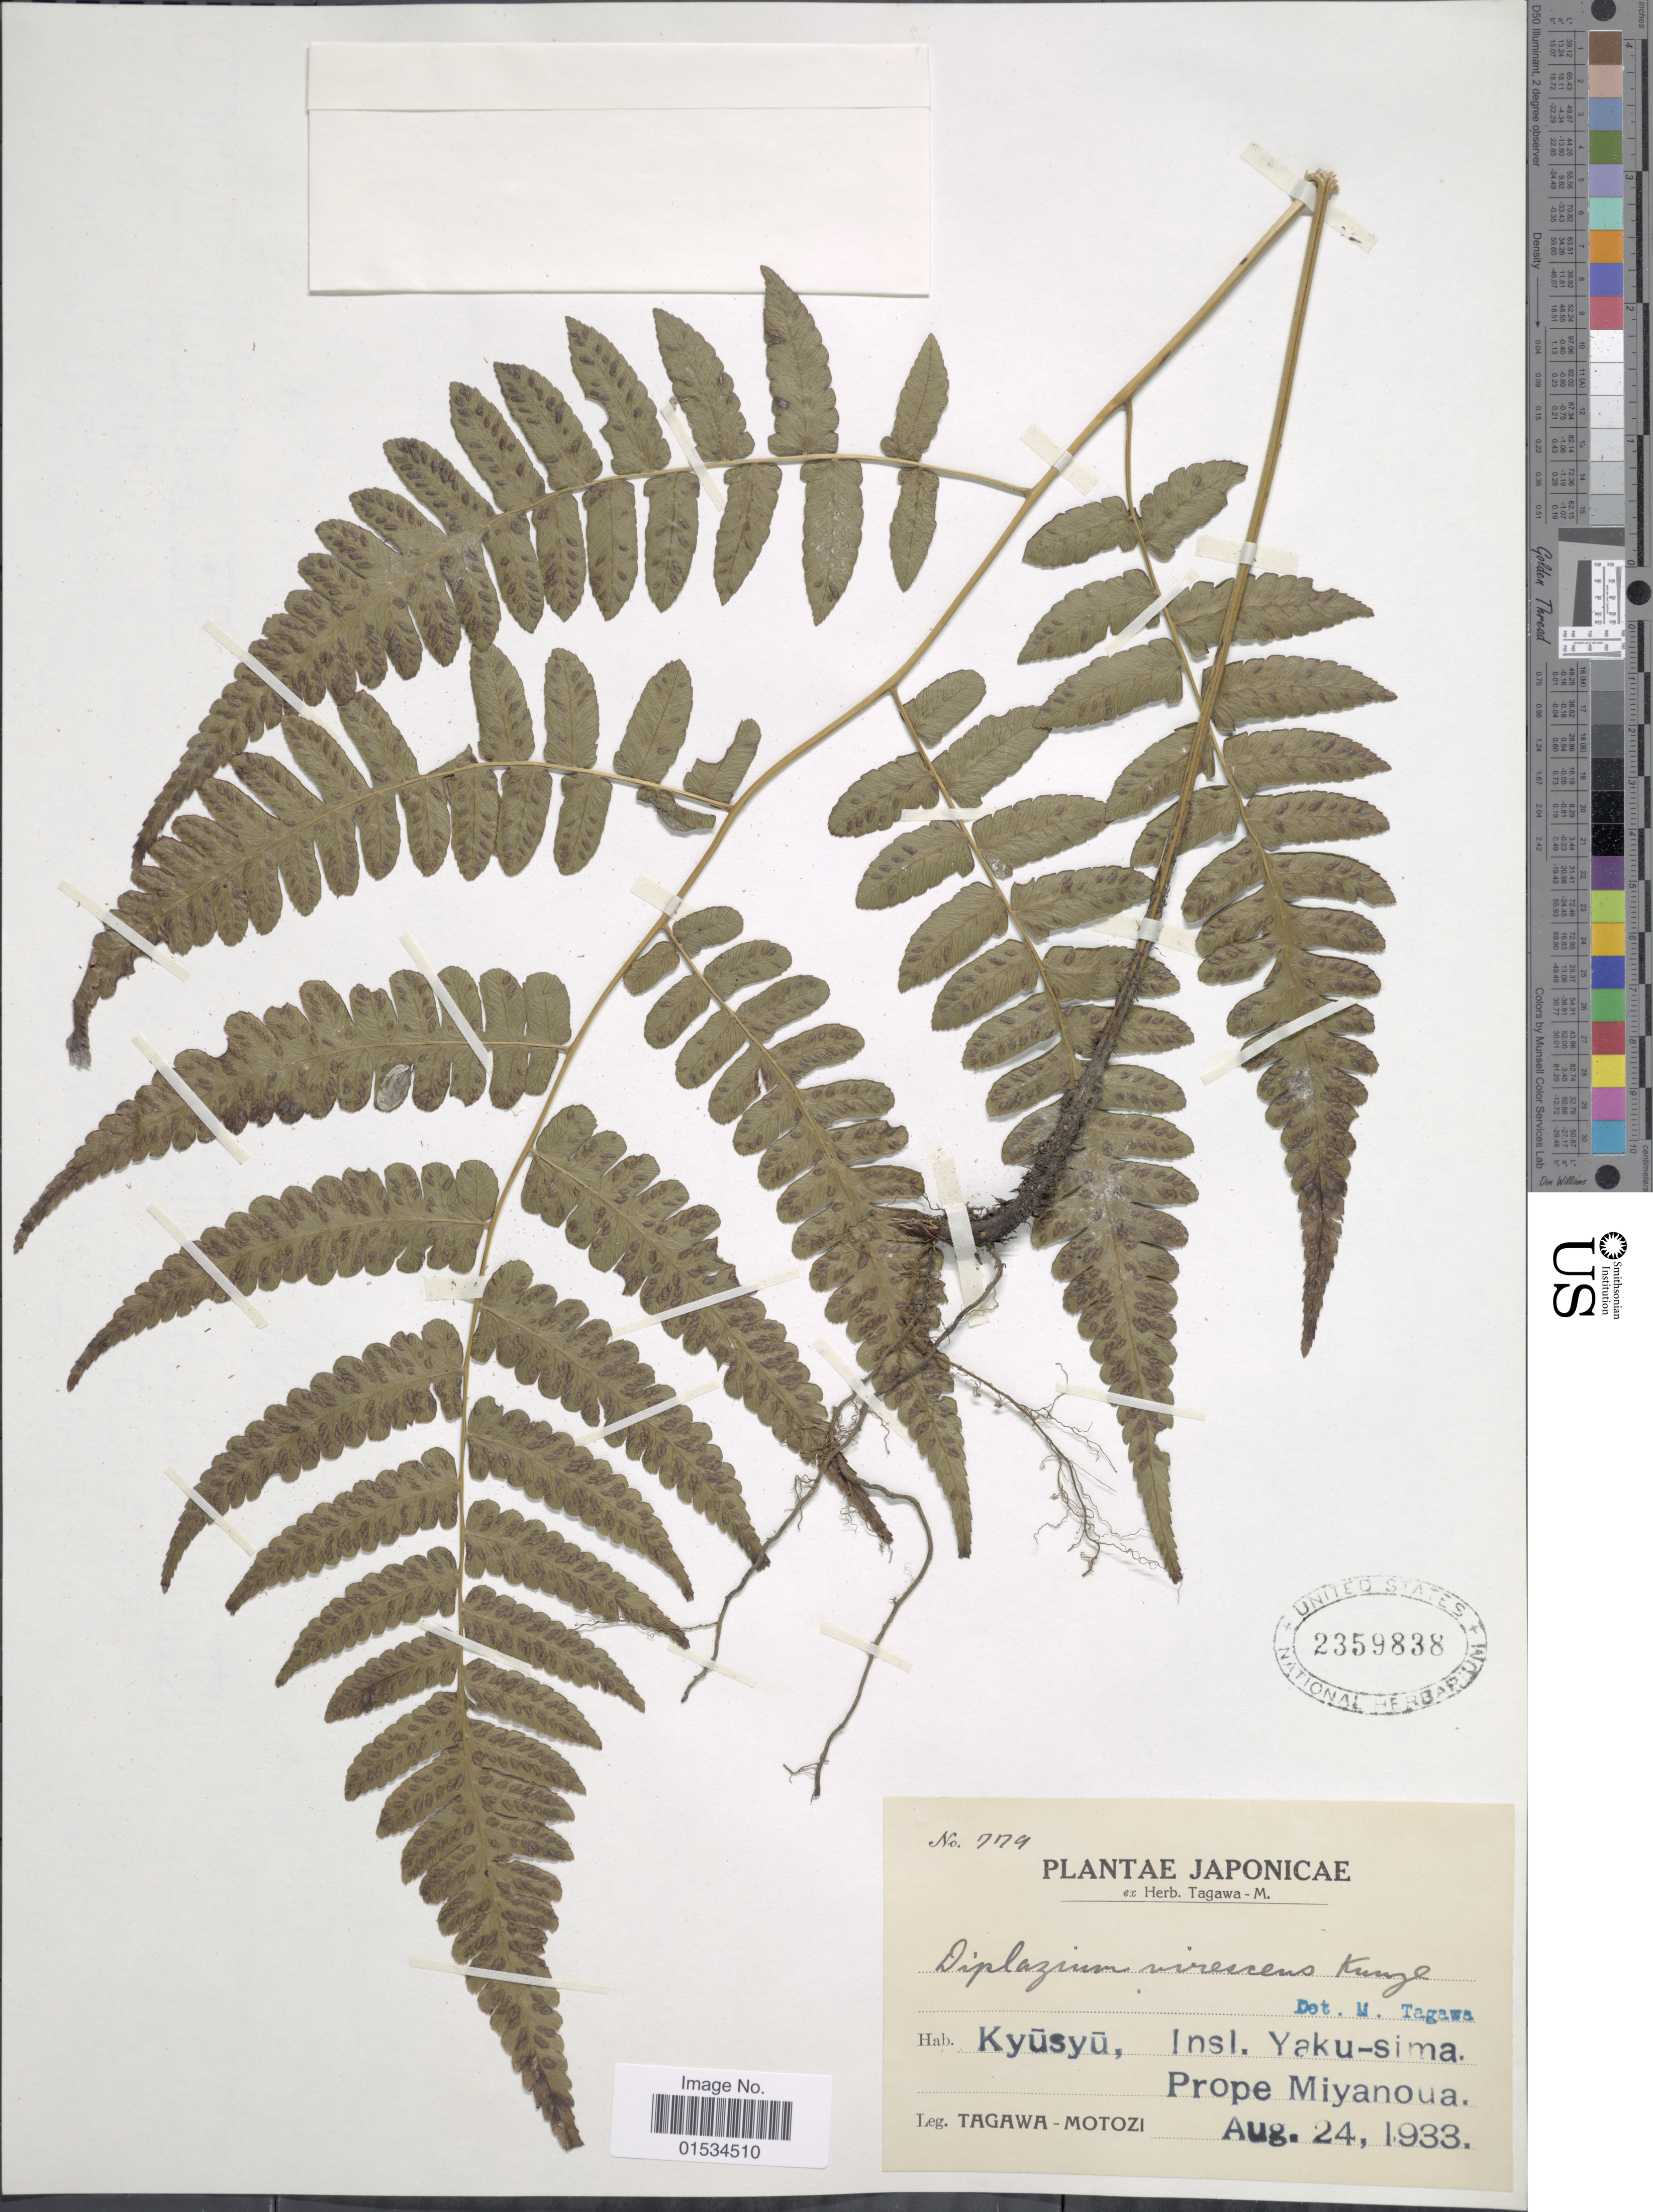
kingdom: Plantae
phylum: Tracheophyta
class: Polypodiopsida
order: Polypodiales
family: Athyriaceae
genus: Diplazium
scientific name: Diplazium virescens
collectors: M. Tagawa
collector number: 779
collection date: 1933-08-24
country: Japan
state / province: Kagosima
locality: Kyushu, Insl. Yaku-sima, Prope Miyanoua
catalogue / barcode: US 2359838